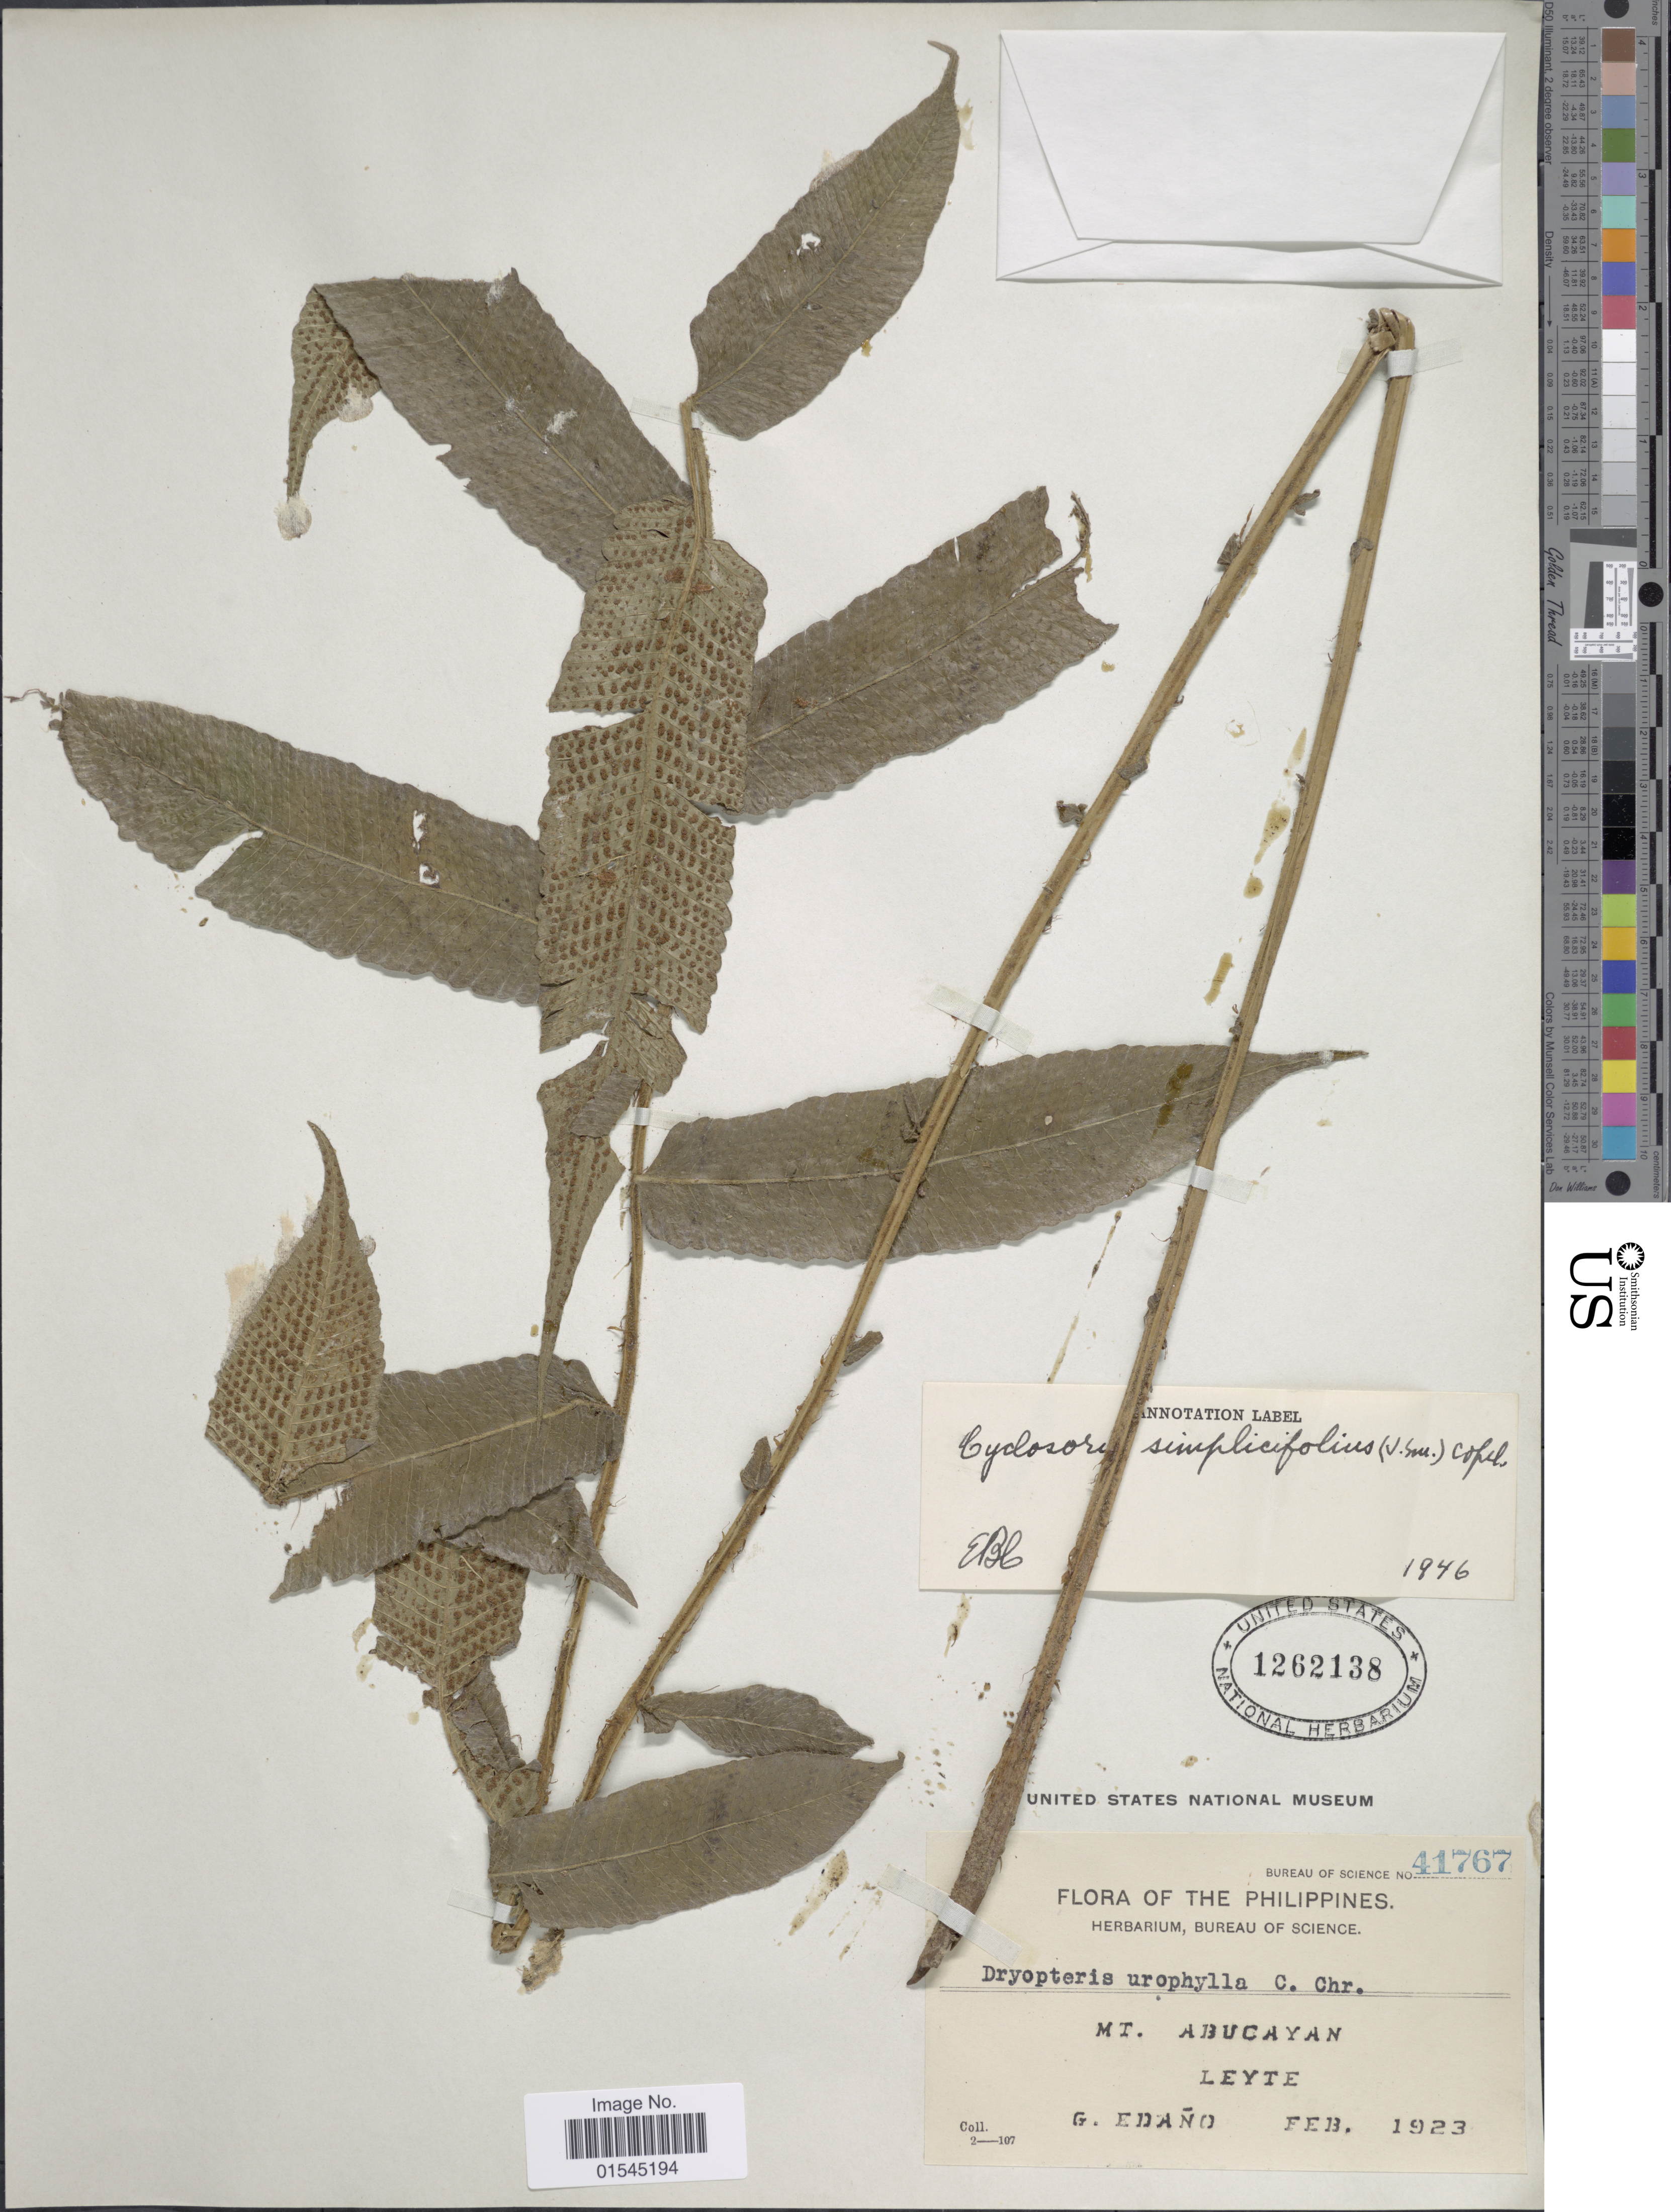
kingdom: Plantae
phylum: Tracheophyta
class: Polypodiopsida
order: Polypodiales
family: Thelypteridaceae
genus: Sphaerostephanos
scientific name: Sphaerostephanos simplicifolius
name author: (J. Sm. ex Hook.) Holttum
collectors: G. Edaño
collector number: Bureau of Science 41767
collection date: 1923-02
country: Philippines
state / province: Eastern Visayas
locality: Mt. Abucauyan, Leyte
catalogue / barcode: US 1262138